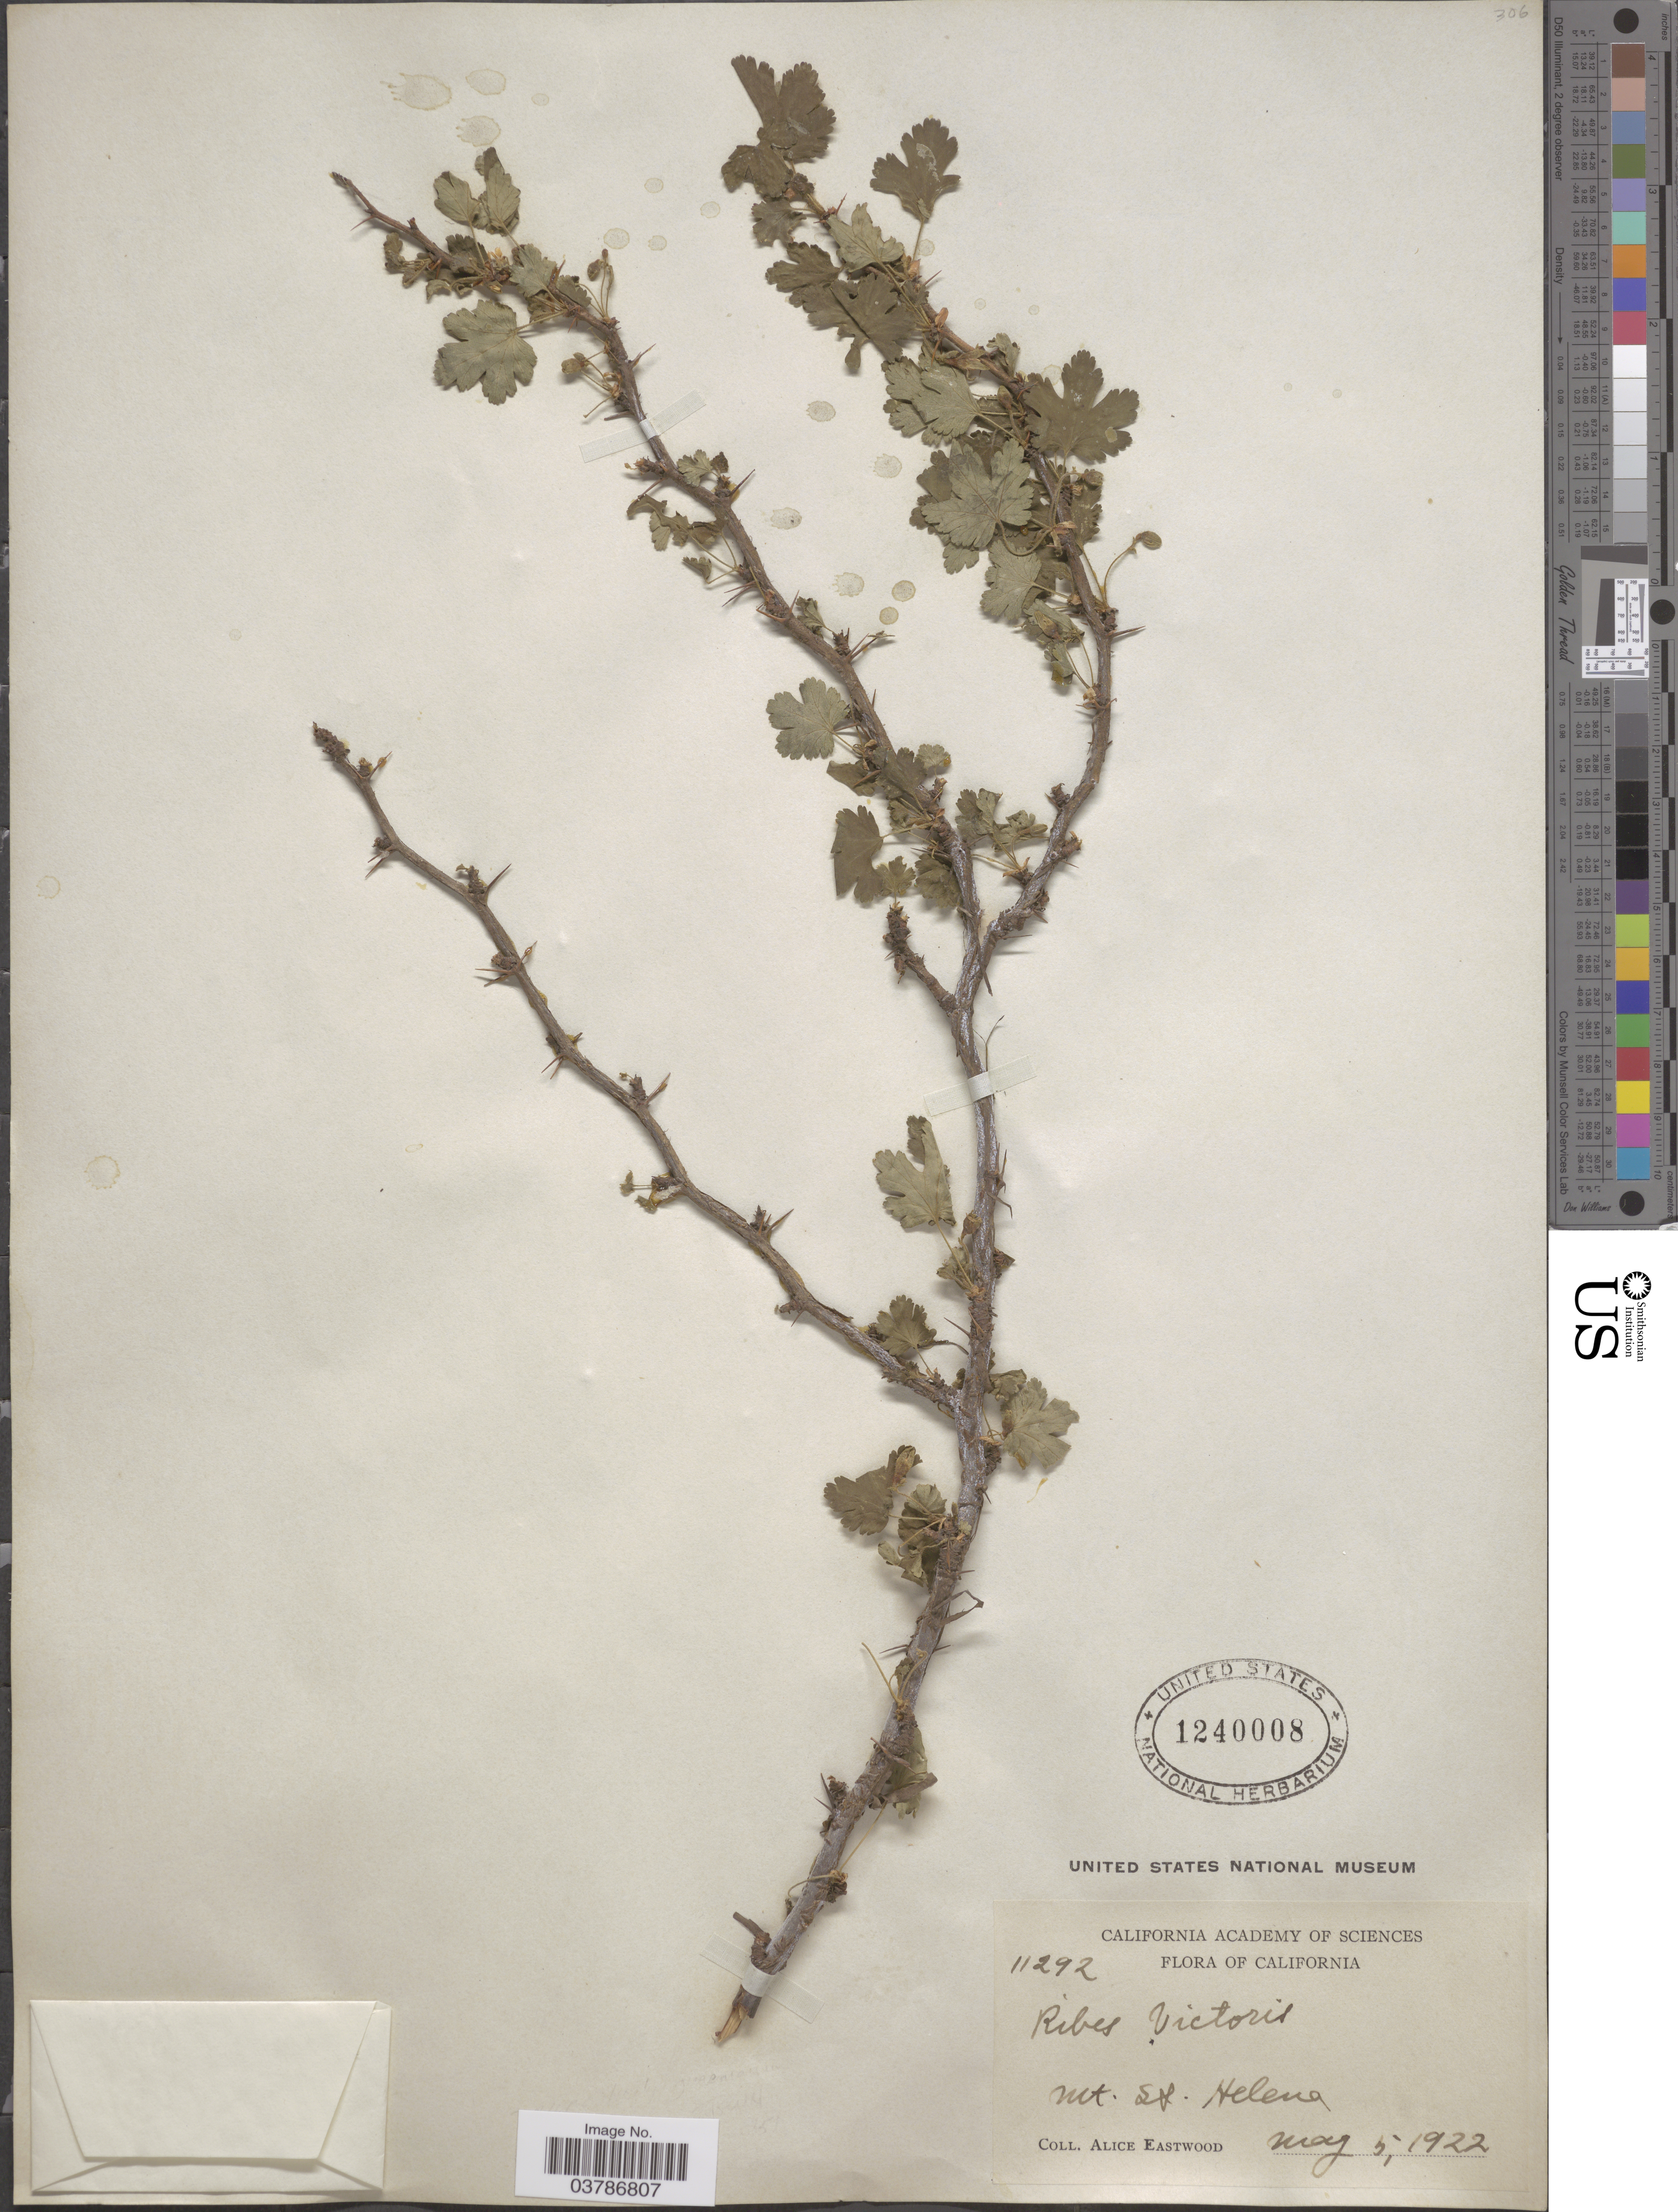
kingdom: Plantae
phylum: Tracheophyta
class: Magnoliopsida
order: Saxifragales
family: Grossulariaceae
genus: Ribes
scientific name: Ribes victoris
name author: Greene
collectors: A. Eastwood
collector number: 11292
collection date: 1922-05-05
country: United States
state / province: California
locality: Mt. St. Helena.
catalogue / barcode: US 1240008